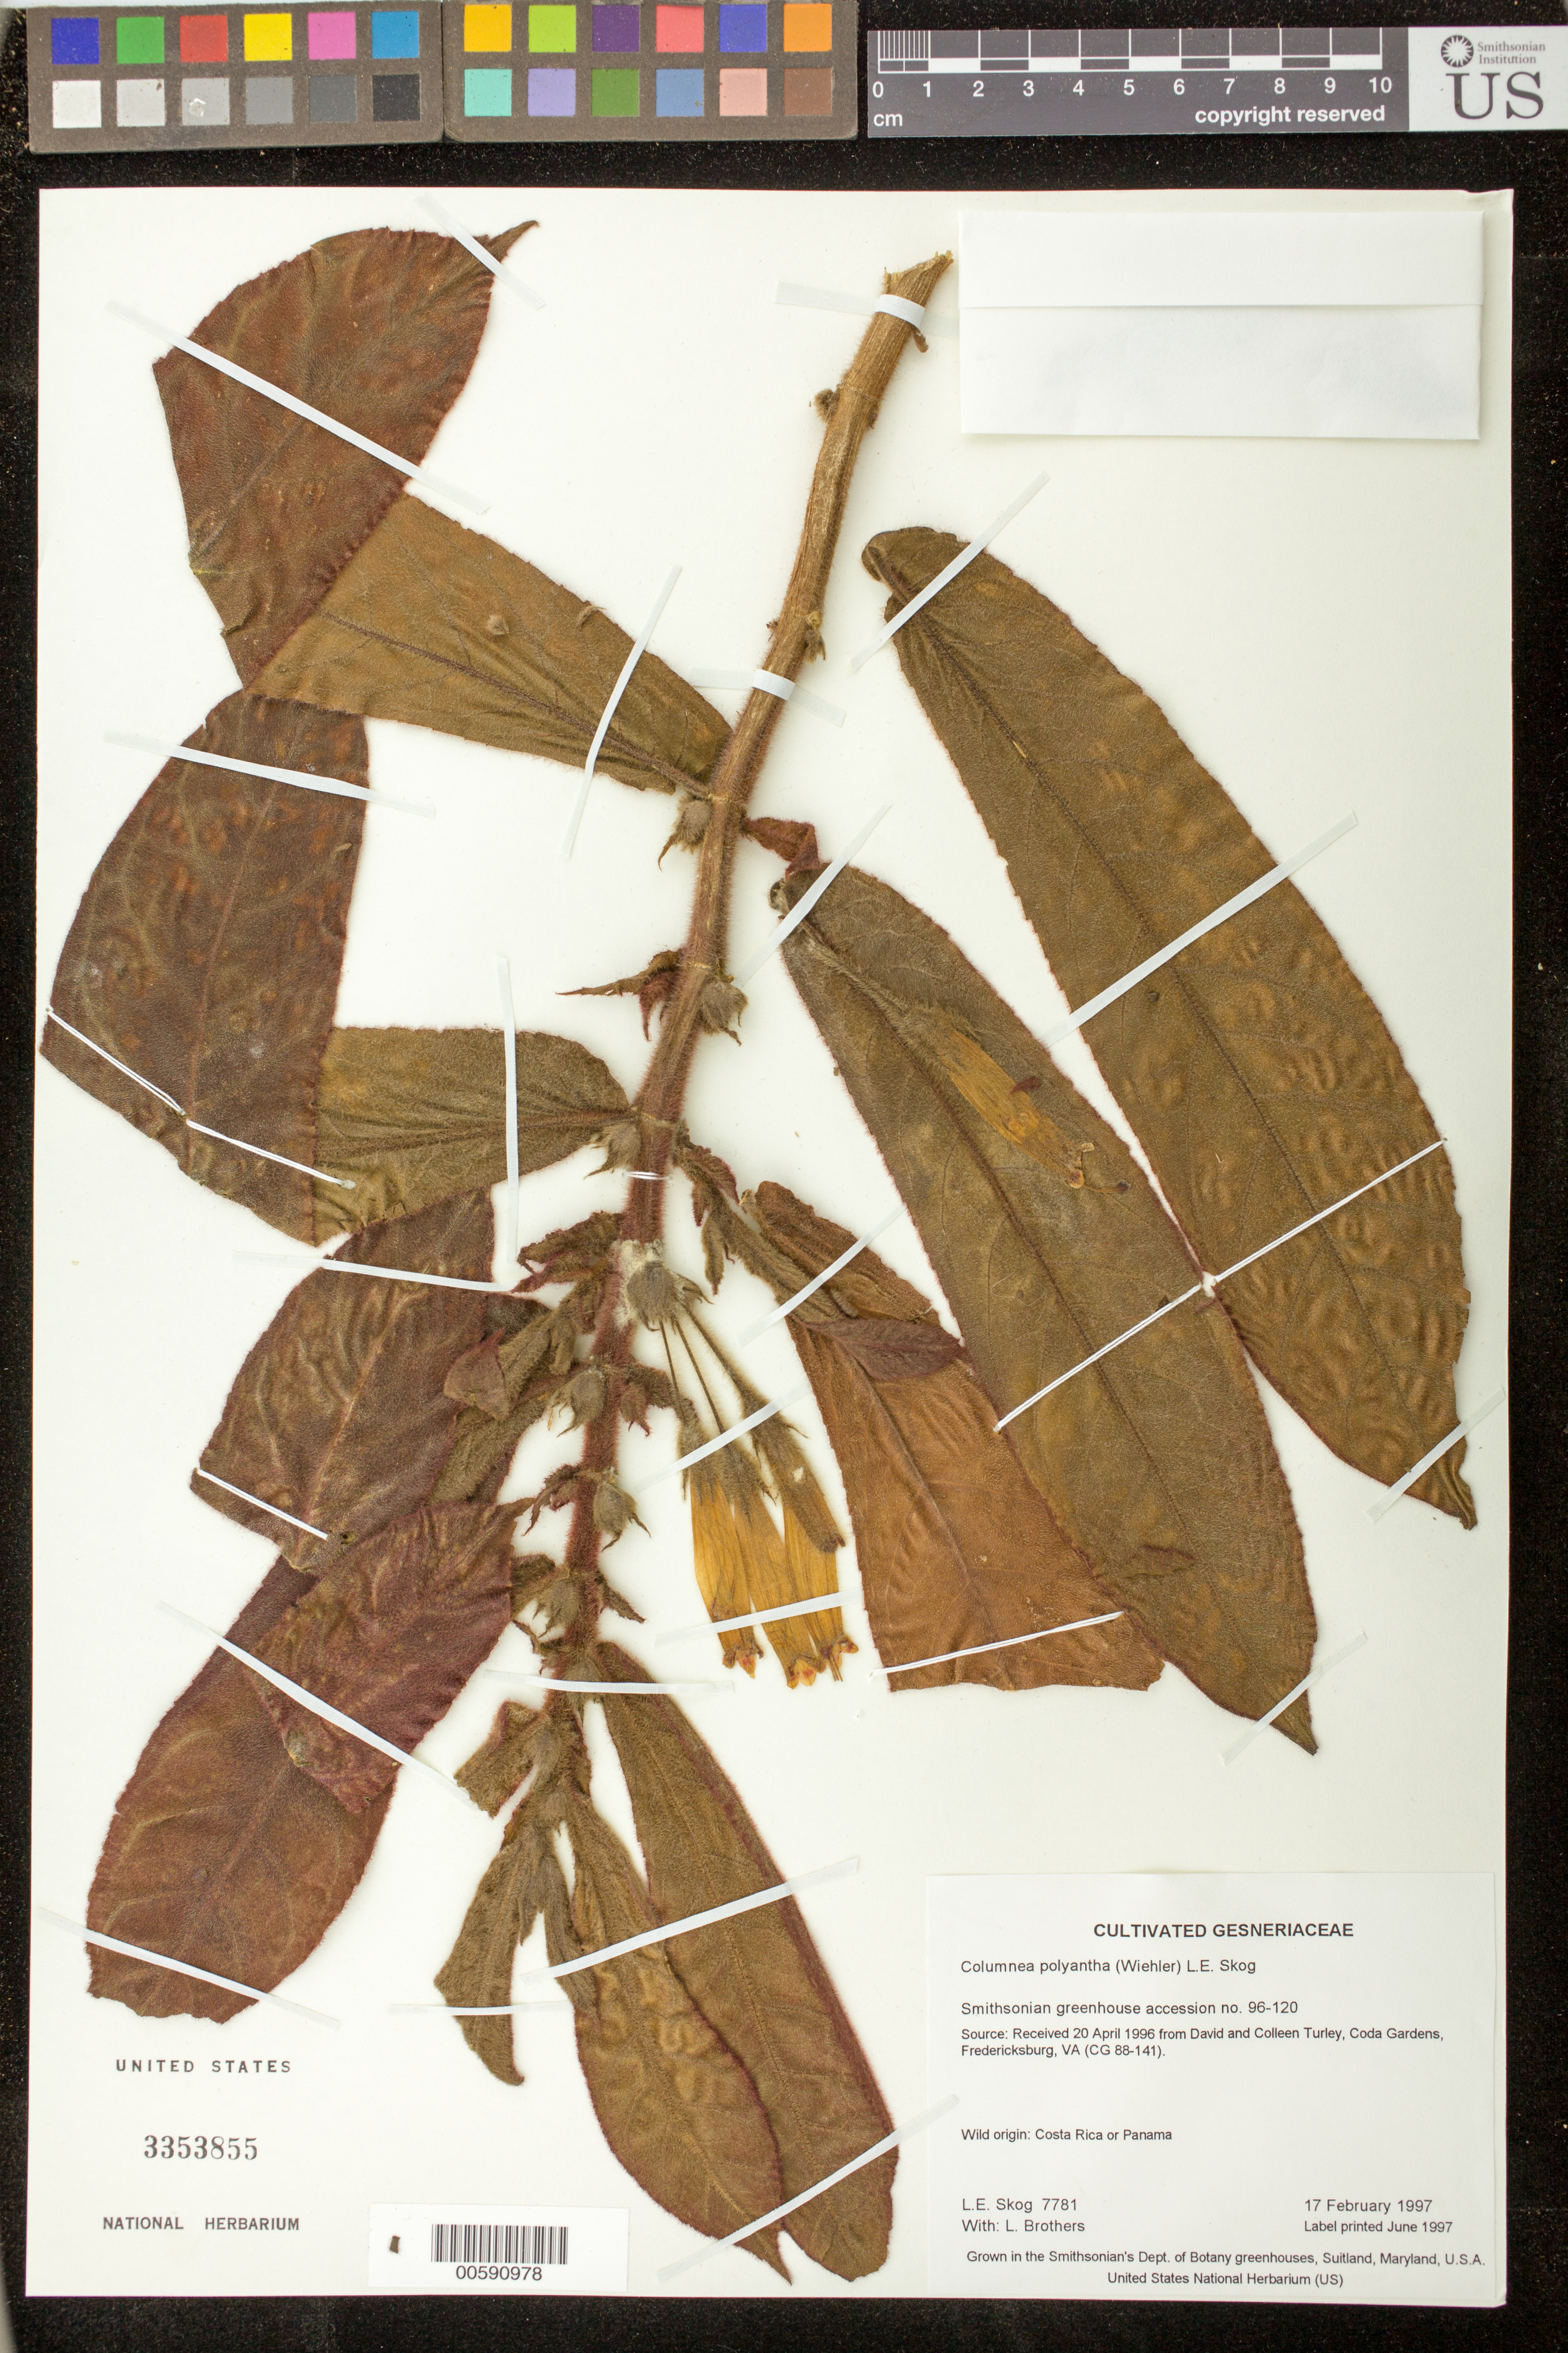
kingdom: Plantae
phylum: Tracheophyta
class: Magnoliopsida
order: Lamiales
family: Gesneriaceae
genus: Columnea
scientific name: Columnea polyantha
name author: (Wiehler) L.E. Skog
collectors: L. E. Skog & L. Brothers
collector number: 7781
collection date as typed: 17 Feb 1997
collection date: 1997-02-17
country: Costa Rica / Panama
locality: Grown in the Smithsonian's Dept. of Botany greenhouses, Suitland, Maryland, U.S.A.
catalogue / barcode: US 3353855